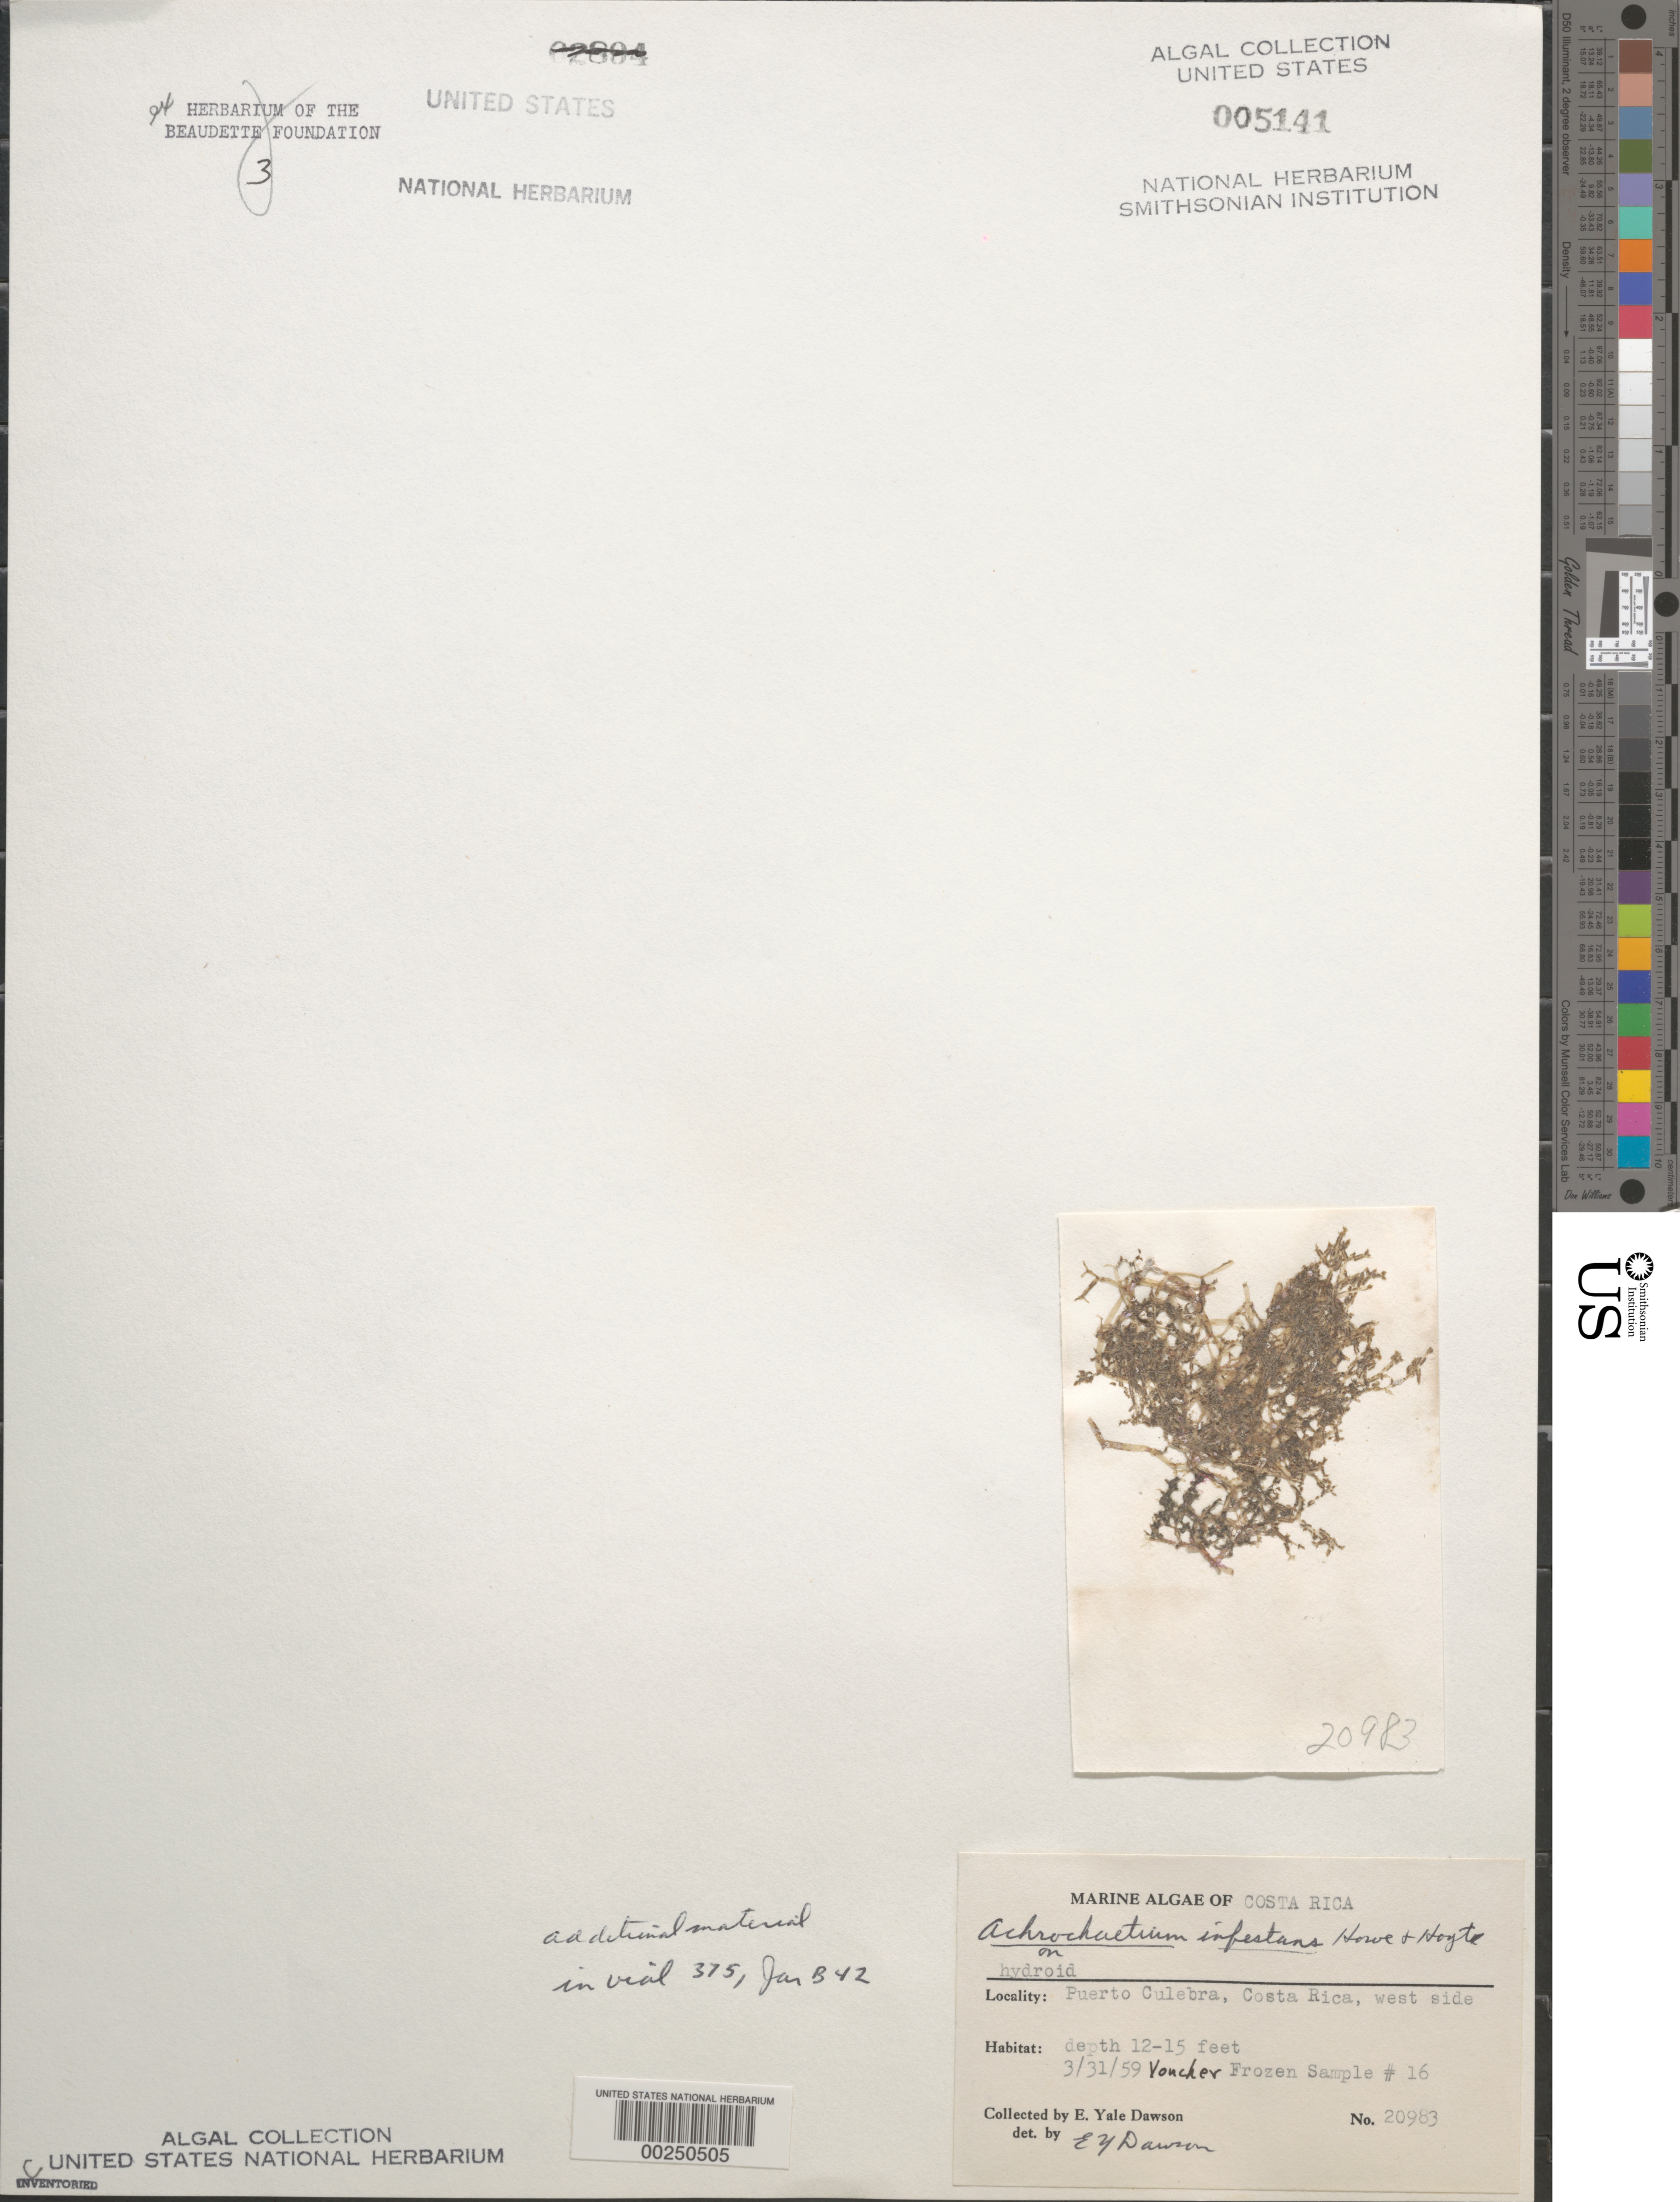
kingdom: Plantae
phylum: Rhodophyta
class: Florideophyceae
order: Colaconematales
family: Colaconemataceae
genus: Colaconema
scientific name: Colaconema hallandicum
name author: (Kylin) Afonso-Carrillo et al.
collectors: E. Y. Dawson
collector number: EYD 20983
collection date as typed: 31 Mar 1959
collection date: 1959-03-31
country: Costa Rica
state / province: Guanacaste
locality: Puerto Culebra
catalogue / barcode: US 5141